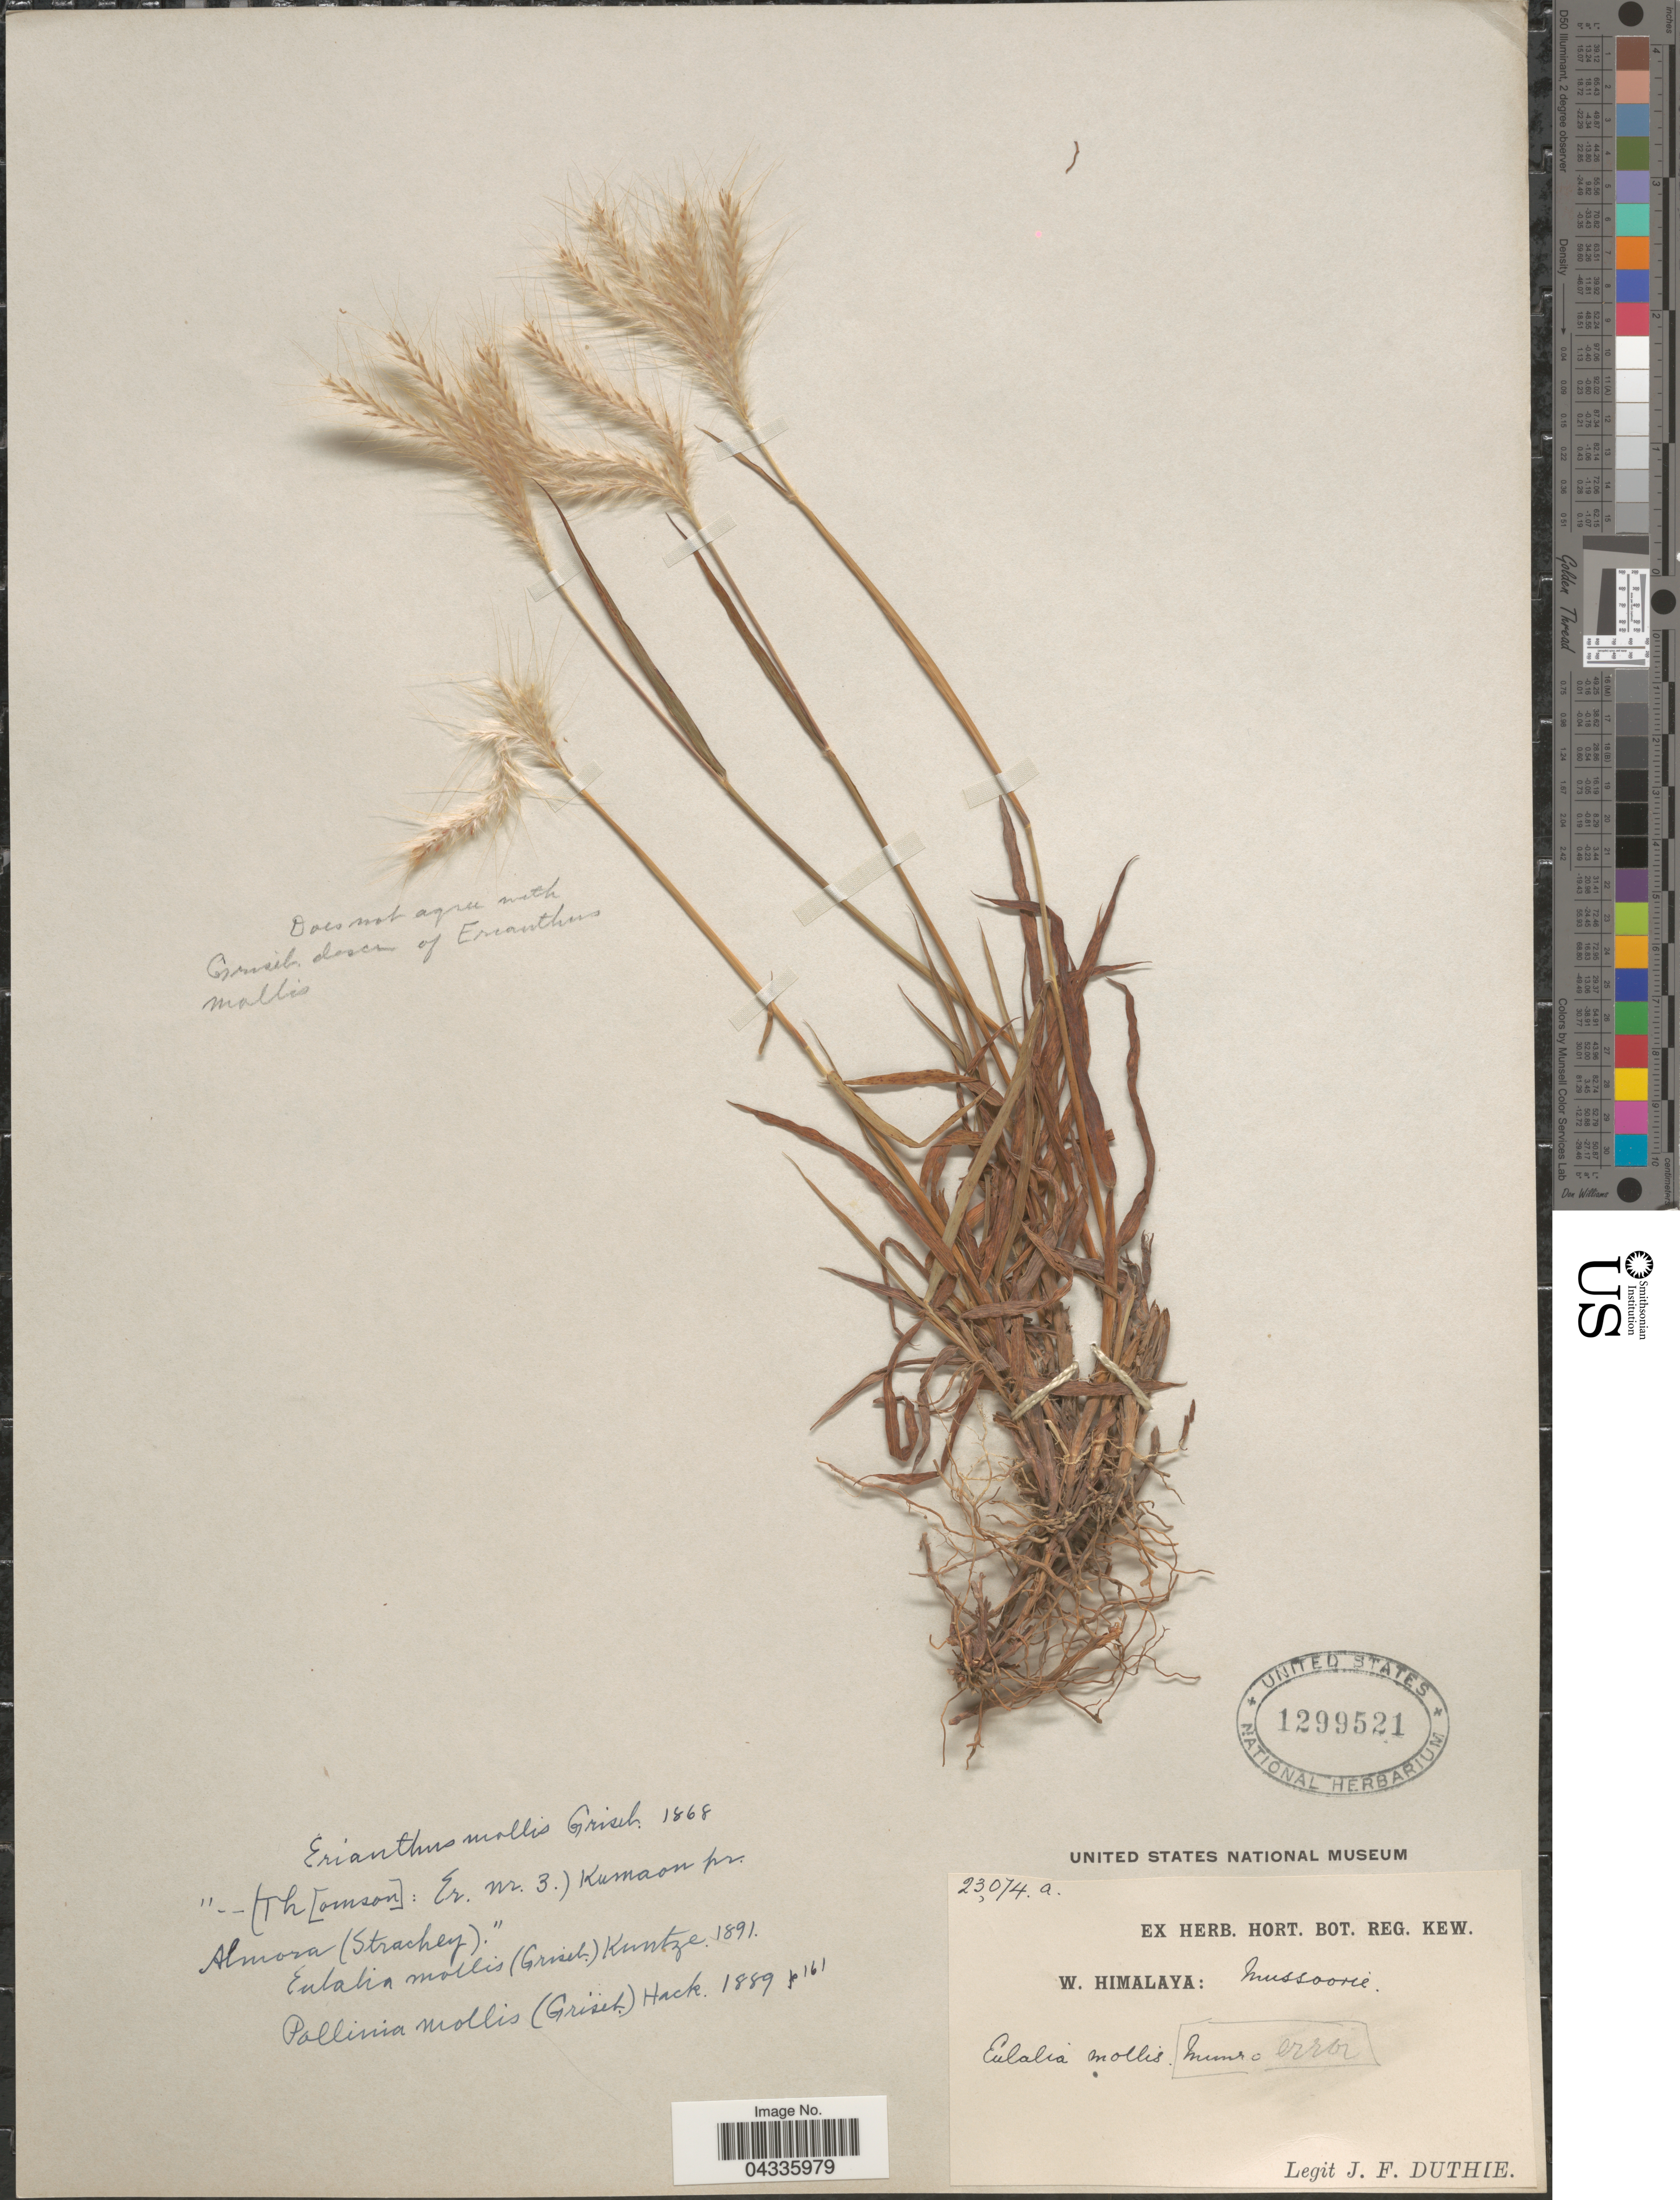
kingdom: Plantae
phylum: Tracheophyta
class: Liliopsida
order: Poales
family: Poaceae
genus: Eulalia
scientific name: Eulalia mollis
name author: (Griseb.) Kuntze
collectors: J. F. Duthie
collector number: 23074a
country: India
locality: W. Himalaya: Mussoorie.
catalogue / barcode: US 1299521